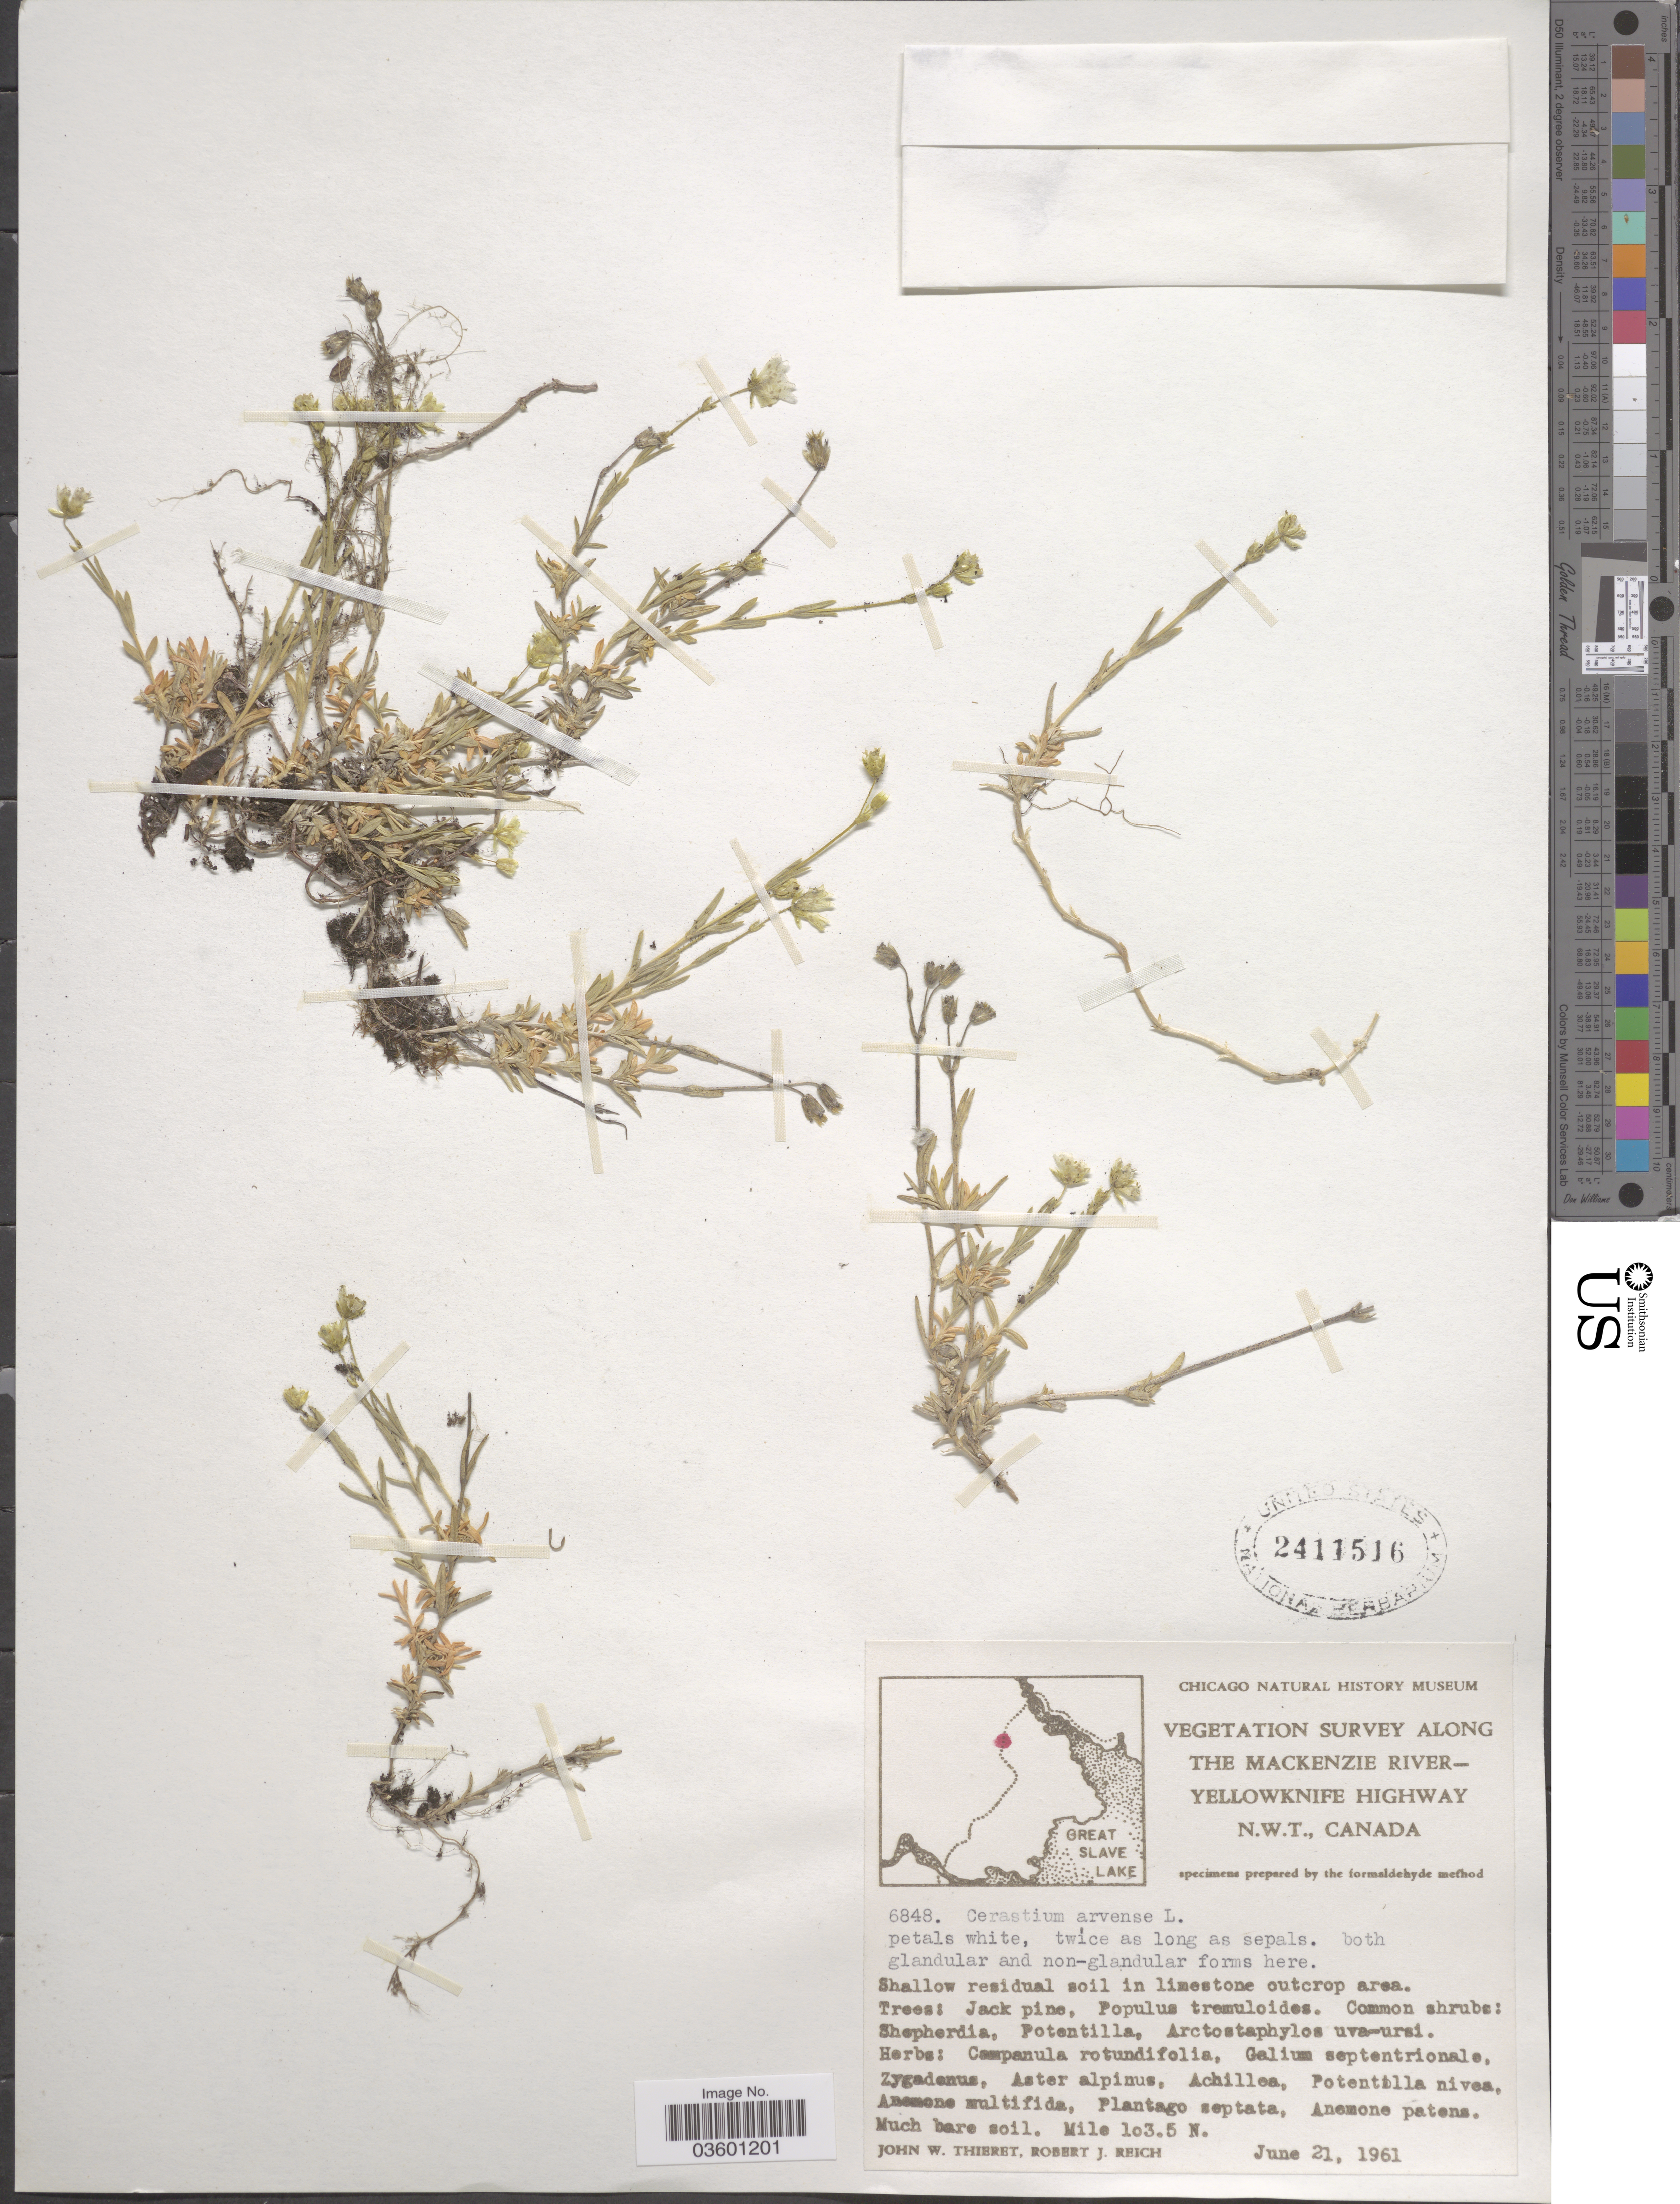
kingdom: Plantae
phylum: Tracheophyta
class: Magnoliopsida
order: Caryophyllales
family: Caryophyllaceae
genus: Cerastium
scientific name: Cerastium arvense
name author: L.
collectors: J. W. Thieret & R. Reich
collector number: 6848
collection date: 1961-06-21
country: Canada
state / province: Northwest Territories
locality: Along The Mackenzie River-Yellowknife Highway. Mile 103.5 N.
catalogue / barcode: US 2411516